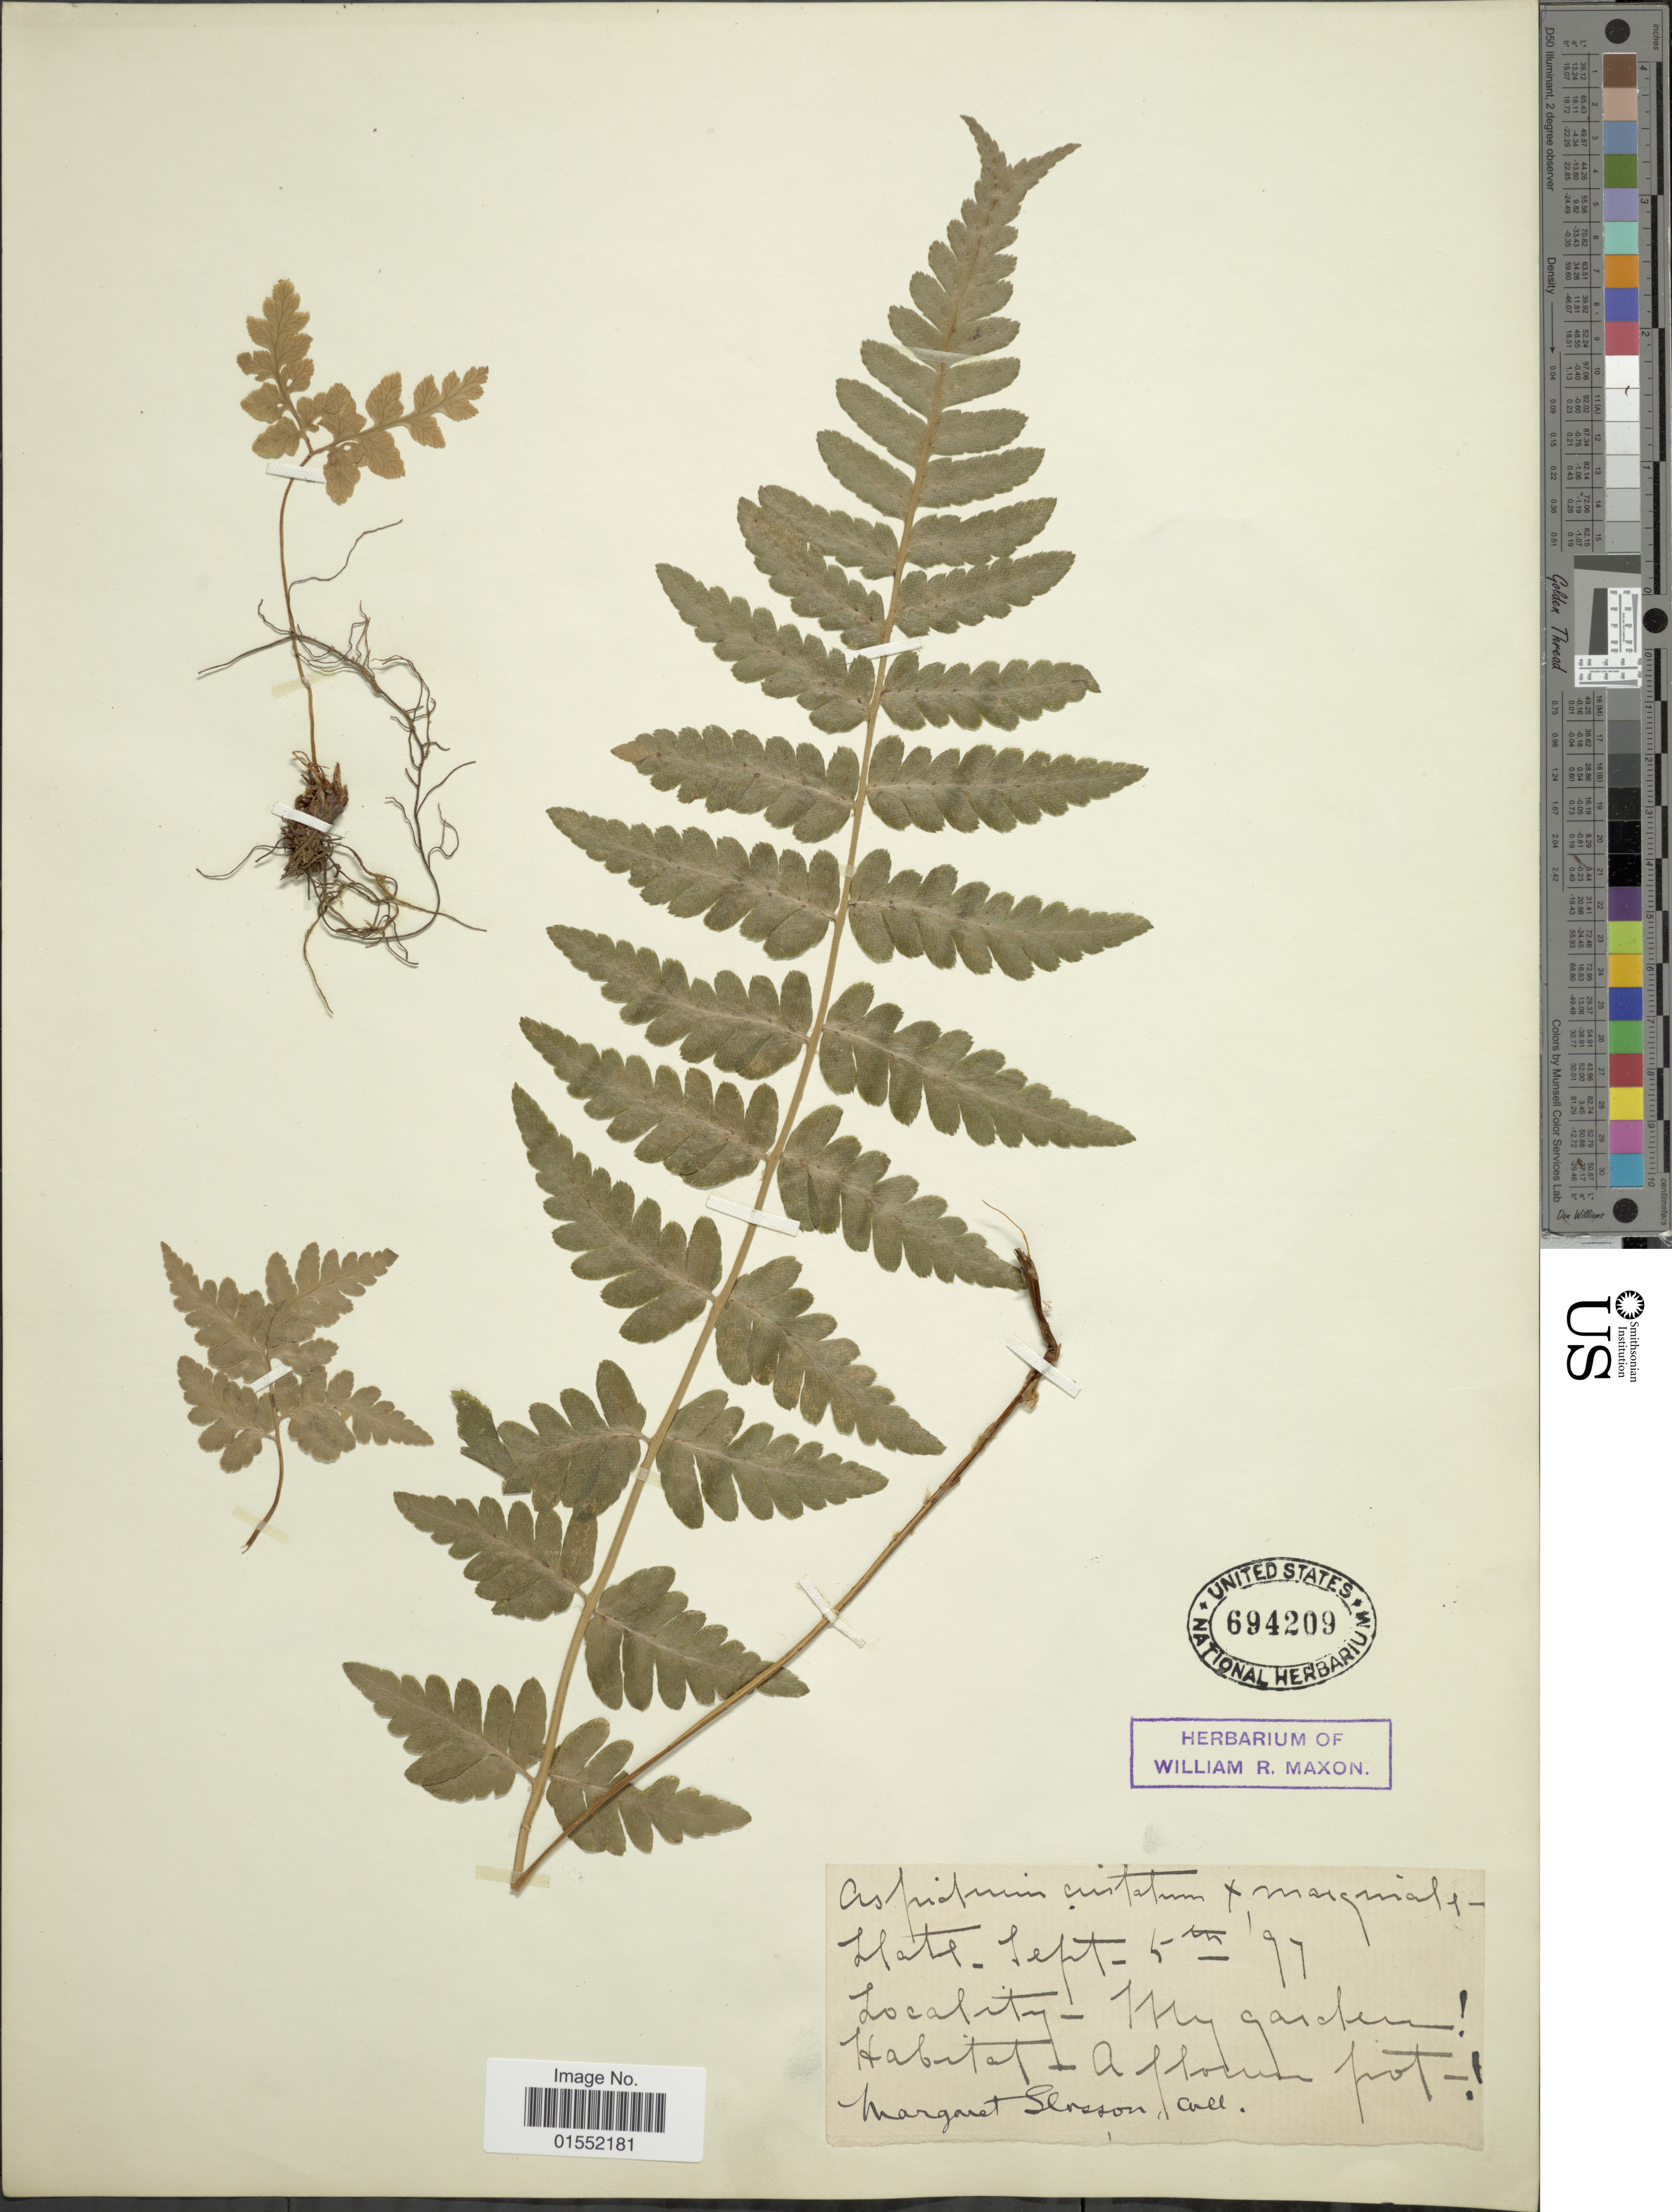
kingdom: Plantae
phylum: Tracheophyta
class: Polypodiopsida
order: Polypodiales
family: Dryopteridaceae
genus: Dryopteris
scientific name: Dryopteris x slossoniae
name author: Wherry ex Lellinger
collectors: M. Slosson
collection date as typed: Transcribed d/m/y: 5/9/97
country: United States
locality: My garden, a flower pot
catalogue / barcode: US 694209